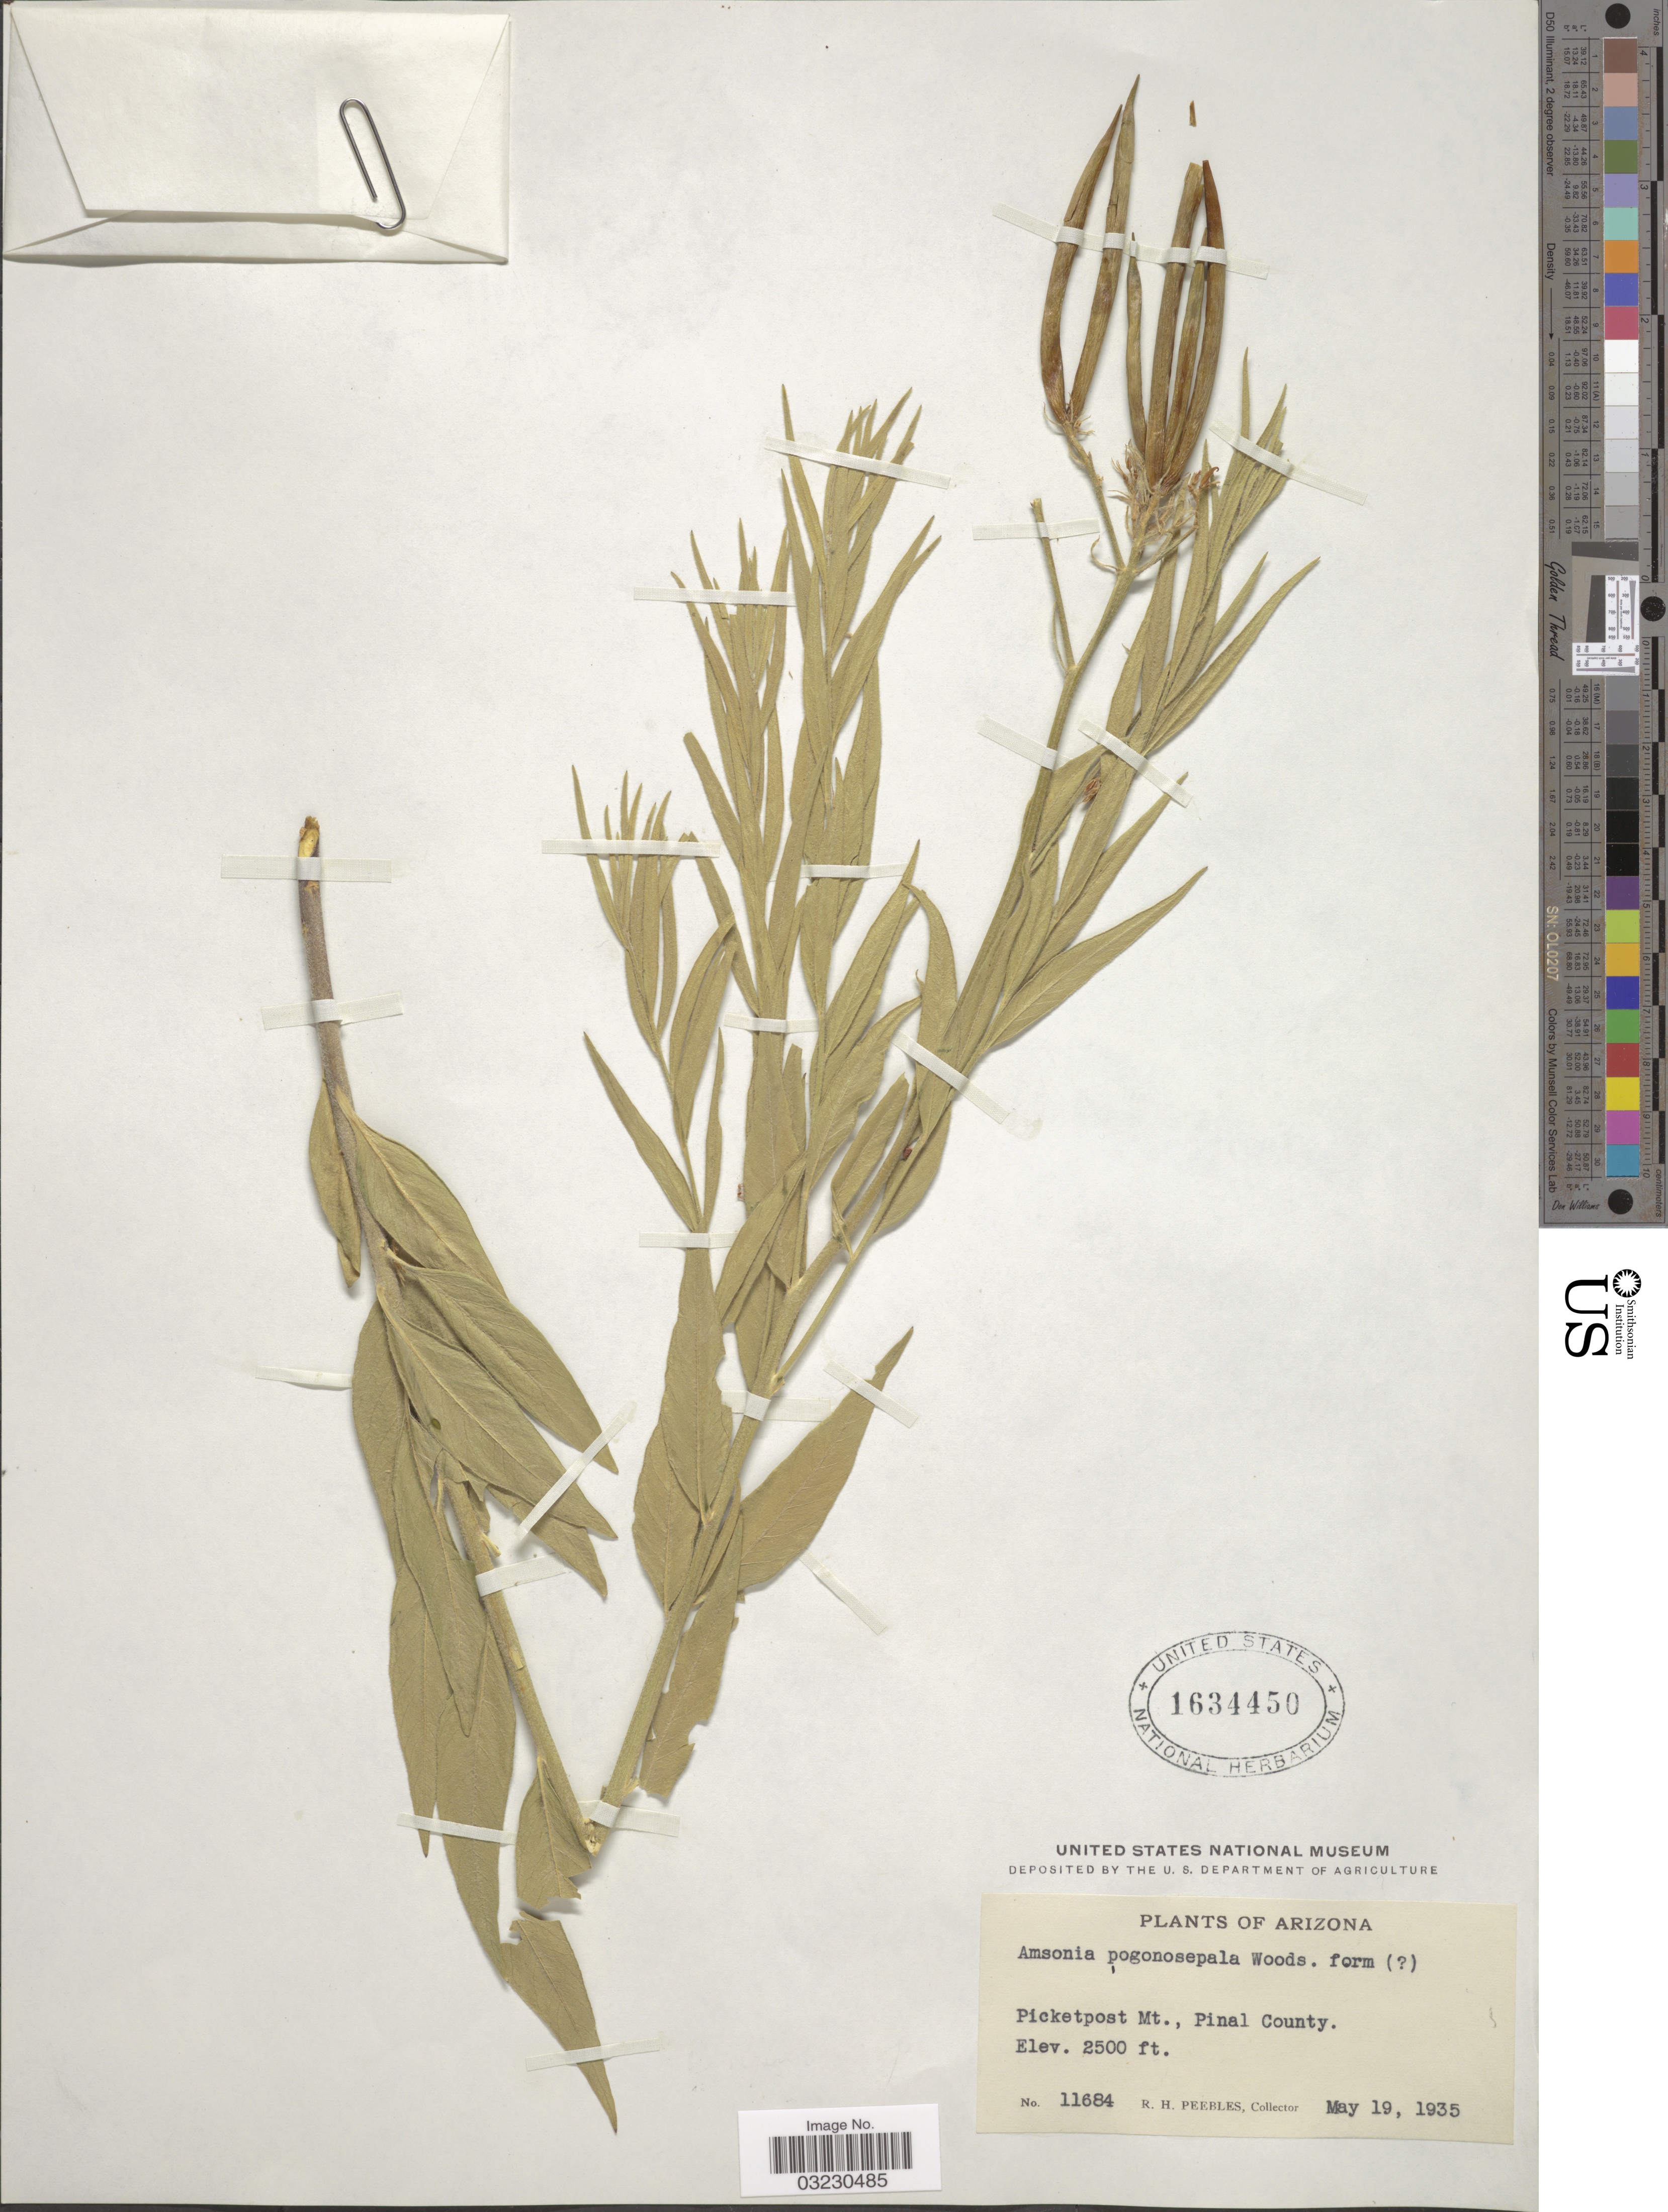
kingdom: Plantae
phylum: Tracheophyta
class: Magnoliopsida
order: Gentianales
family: Apocynaceae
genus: Amsonia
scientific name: Amsonia pogonosepala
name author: Woodson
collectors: R. H. Peebles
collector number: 11684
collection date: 1935-05-19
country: United States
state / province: Arizona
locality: Picketpost Mt., Pinal County.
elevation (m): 762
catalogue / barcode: US 1634450